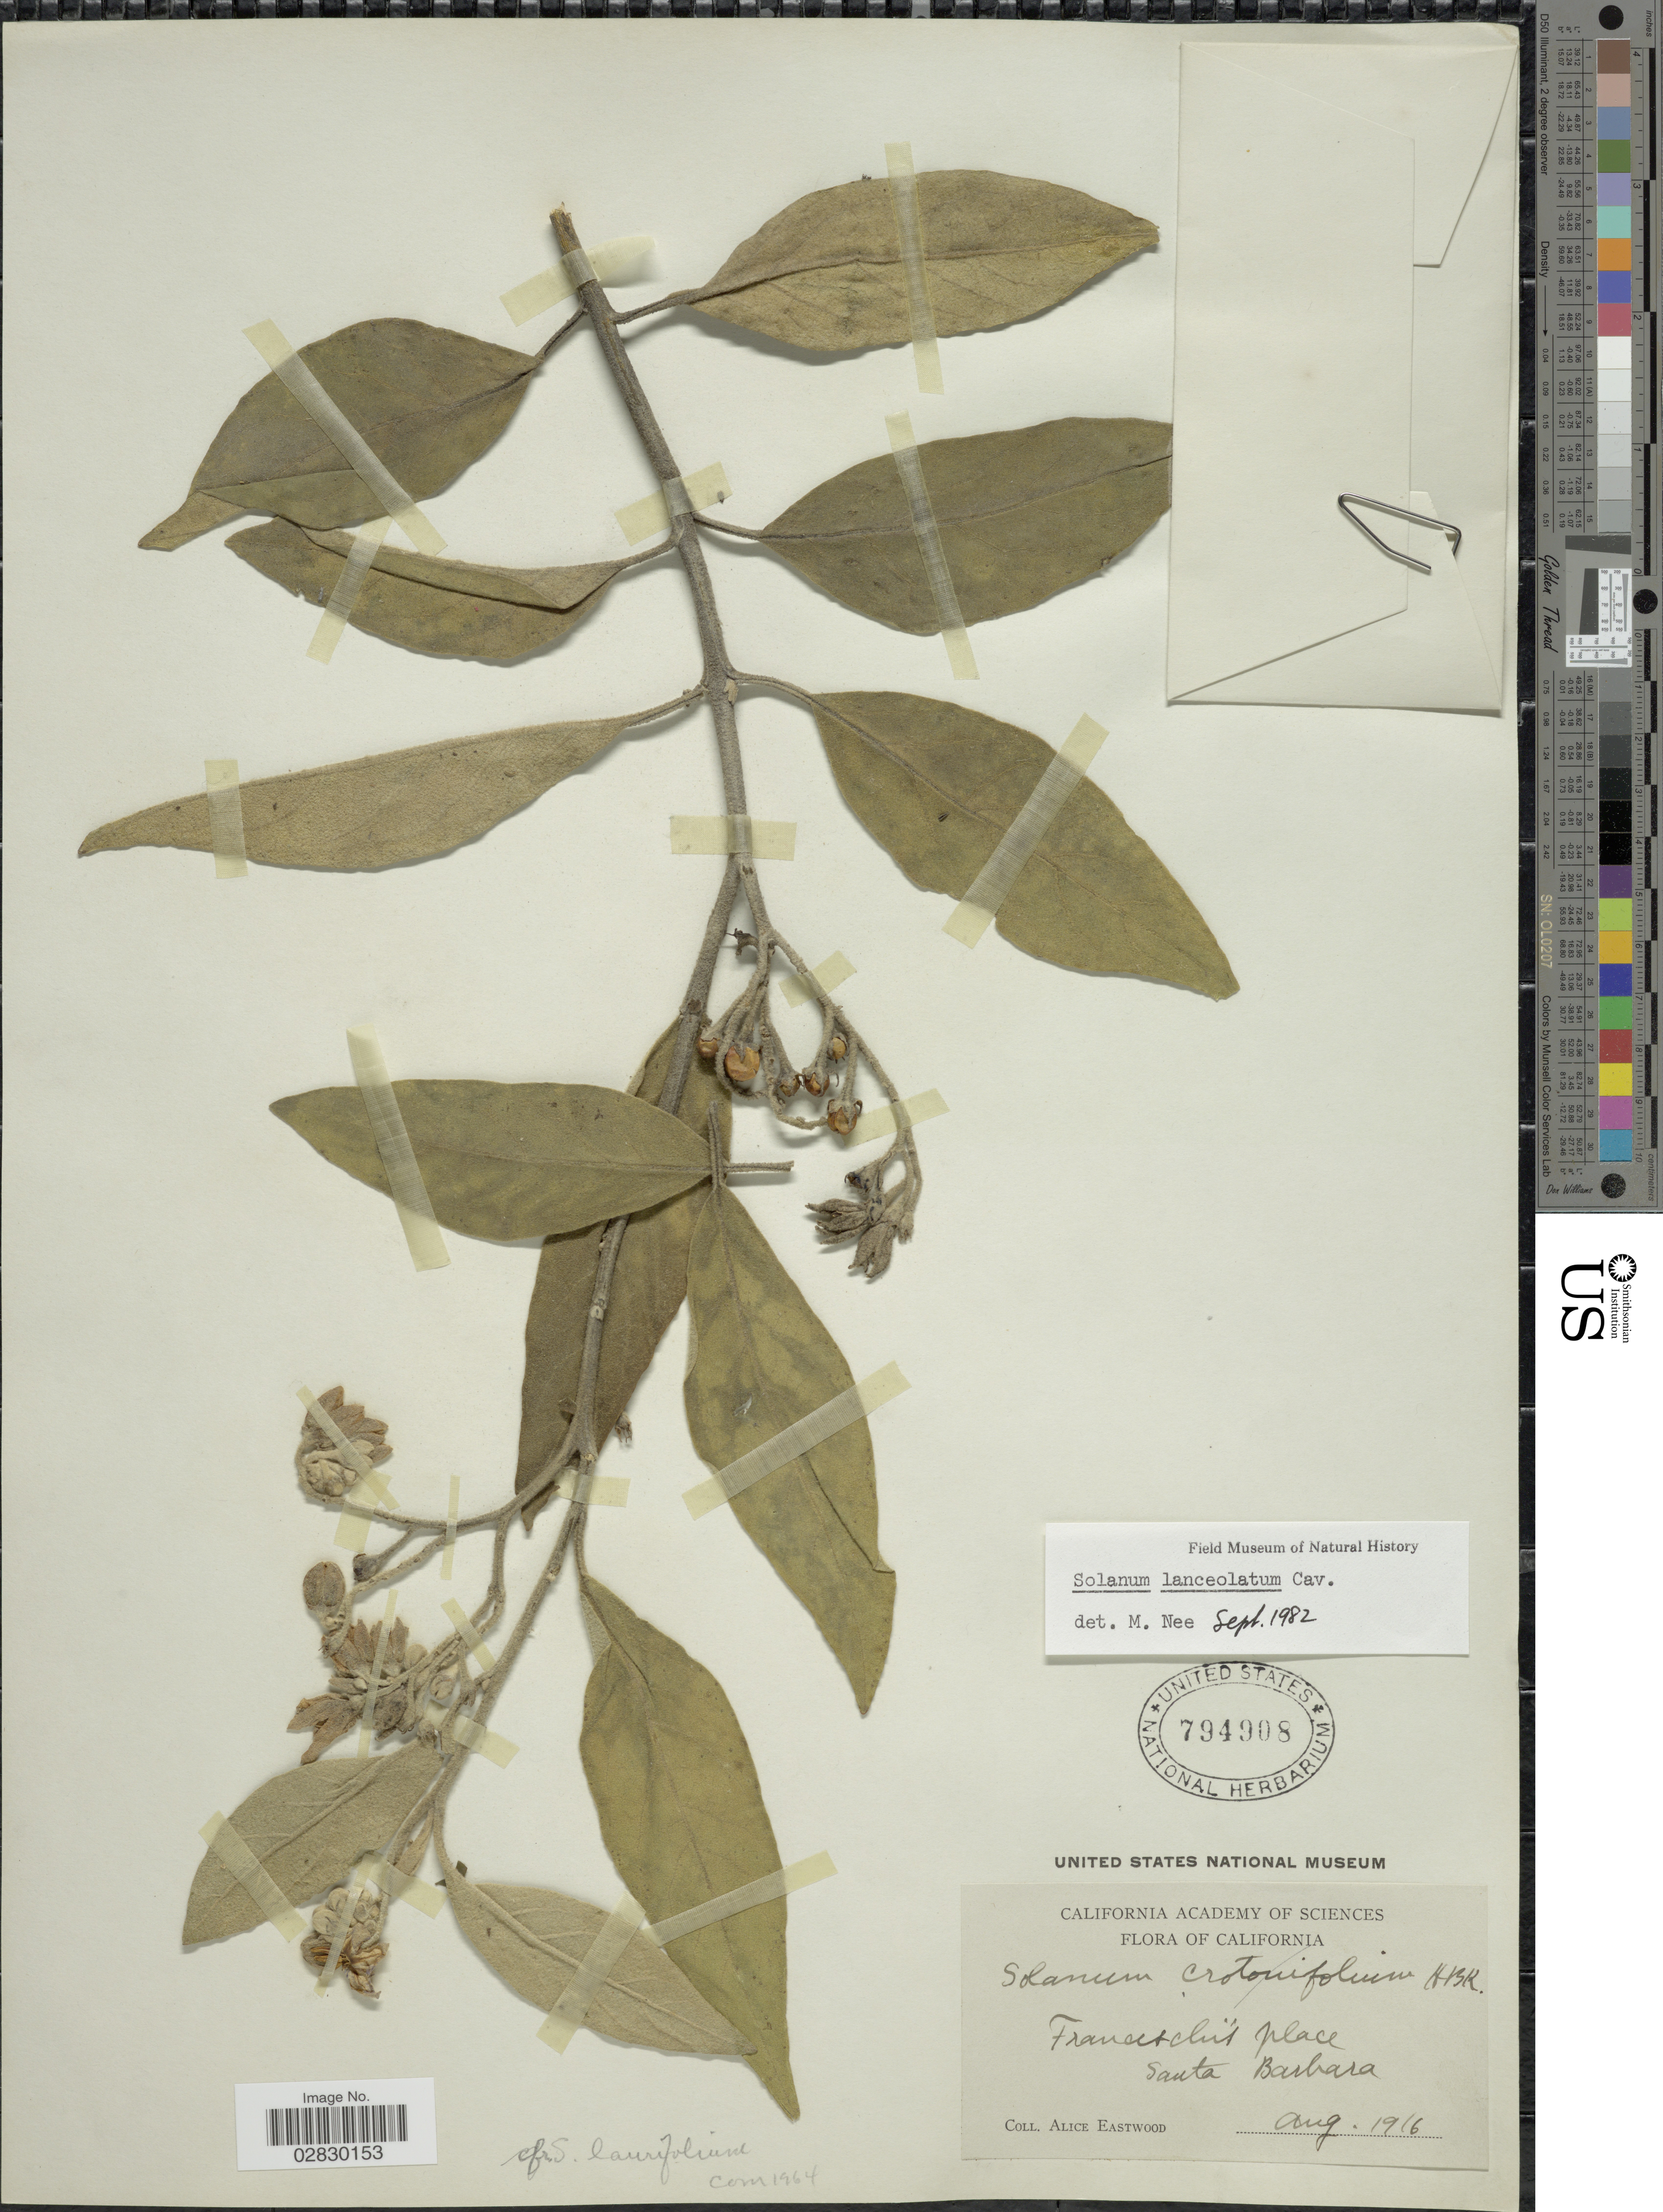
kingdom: Plantae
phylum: Tracheophyta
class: Magnoliopsida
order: Solanales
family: Solanaceae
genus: Solanum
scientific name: Solanum lanceolatum Berthault, nom. illeg.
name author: Berthault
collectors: A. Eastwood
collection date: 1916-08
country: United States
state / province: California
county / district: Santa Barbara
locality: Franceschi's place, Santa Barbara.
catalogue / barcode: US 794908